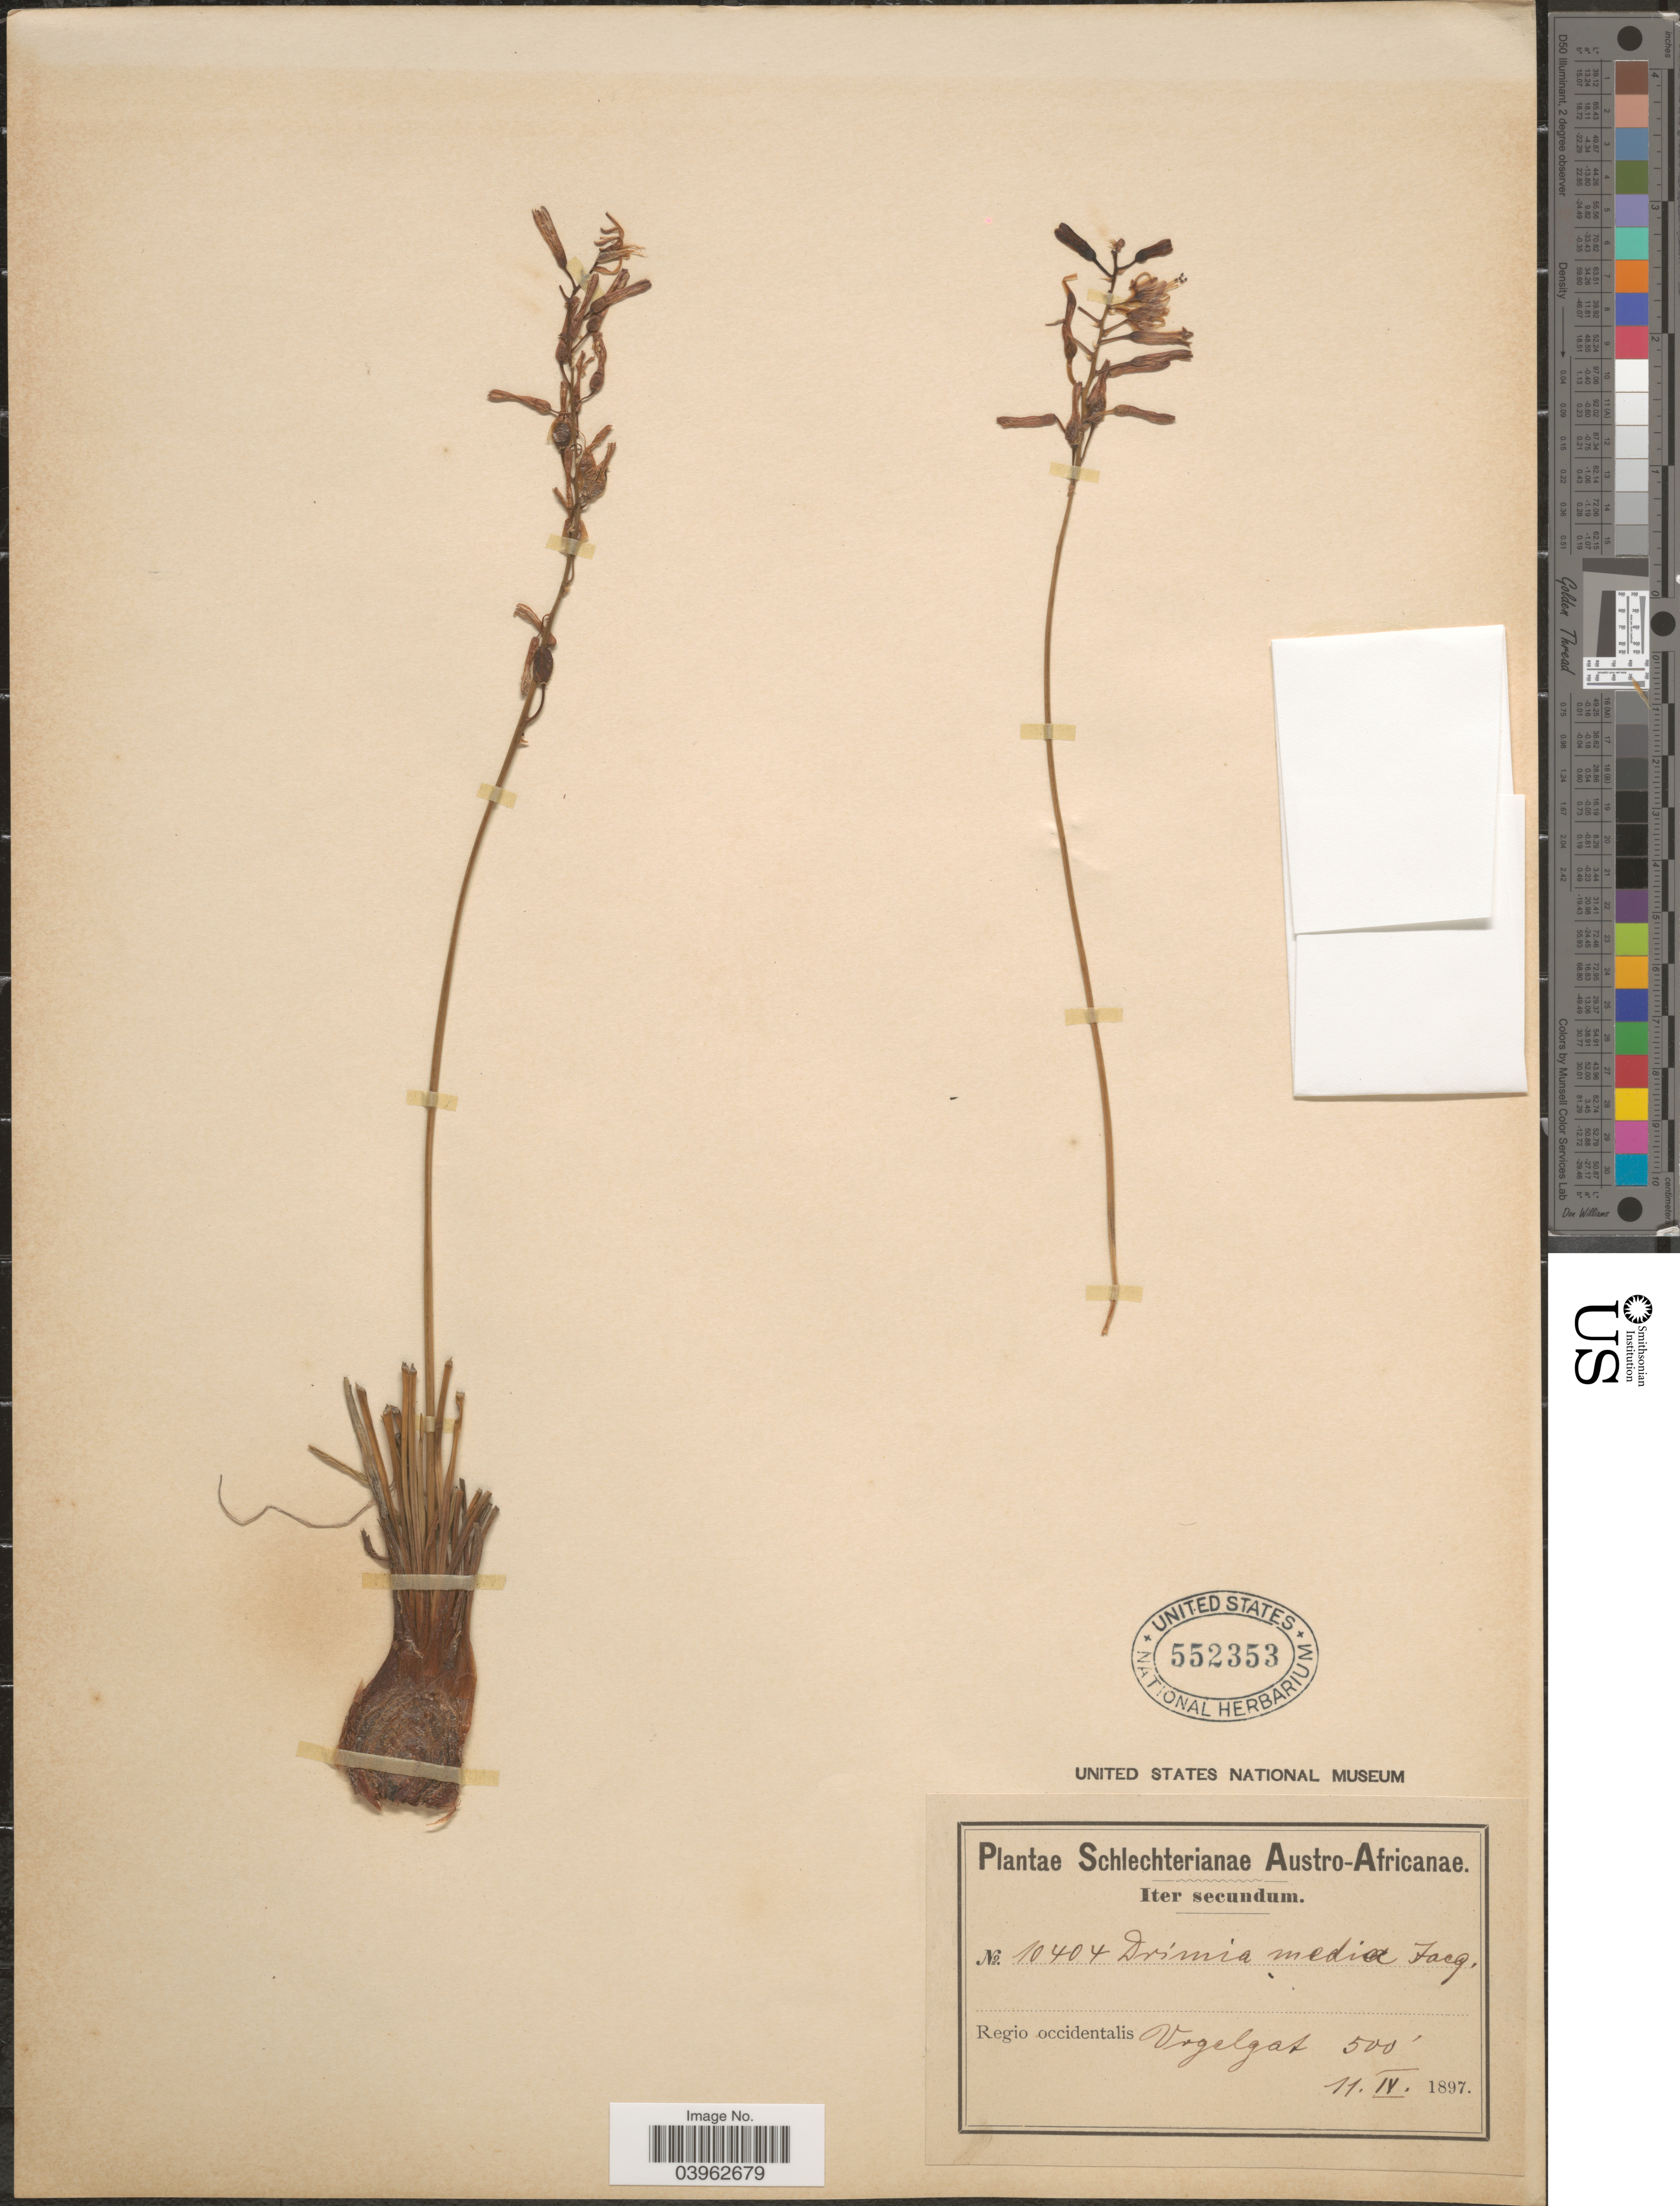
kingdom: Plantae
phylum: Tracheophyta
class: Liliopsida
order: Asparagales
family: Asparagaceae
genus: Drimia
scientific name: Drimia media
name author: Jacq. ex Willd.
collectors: Schlechter, --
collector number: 10404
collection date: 1897-04-11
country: South Africa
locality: Austro-Africanae. Regio occidentalis Vogelgat.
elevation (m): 152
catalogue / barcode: US 552353